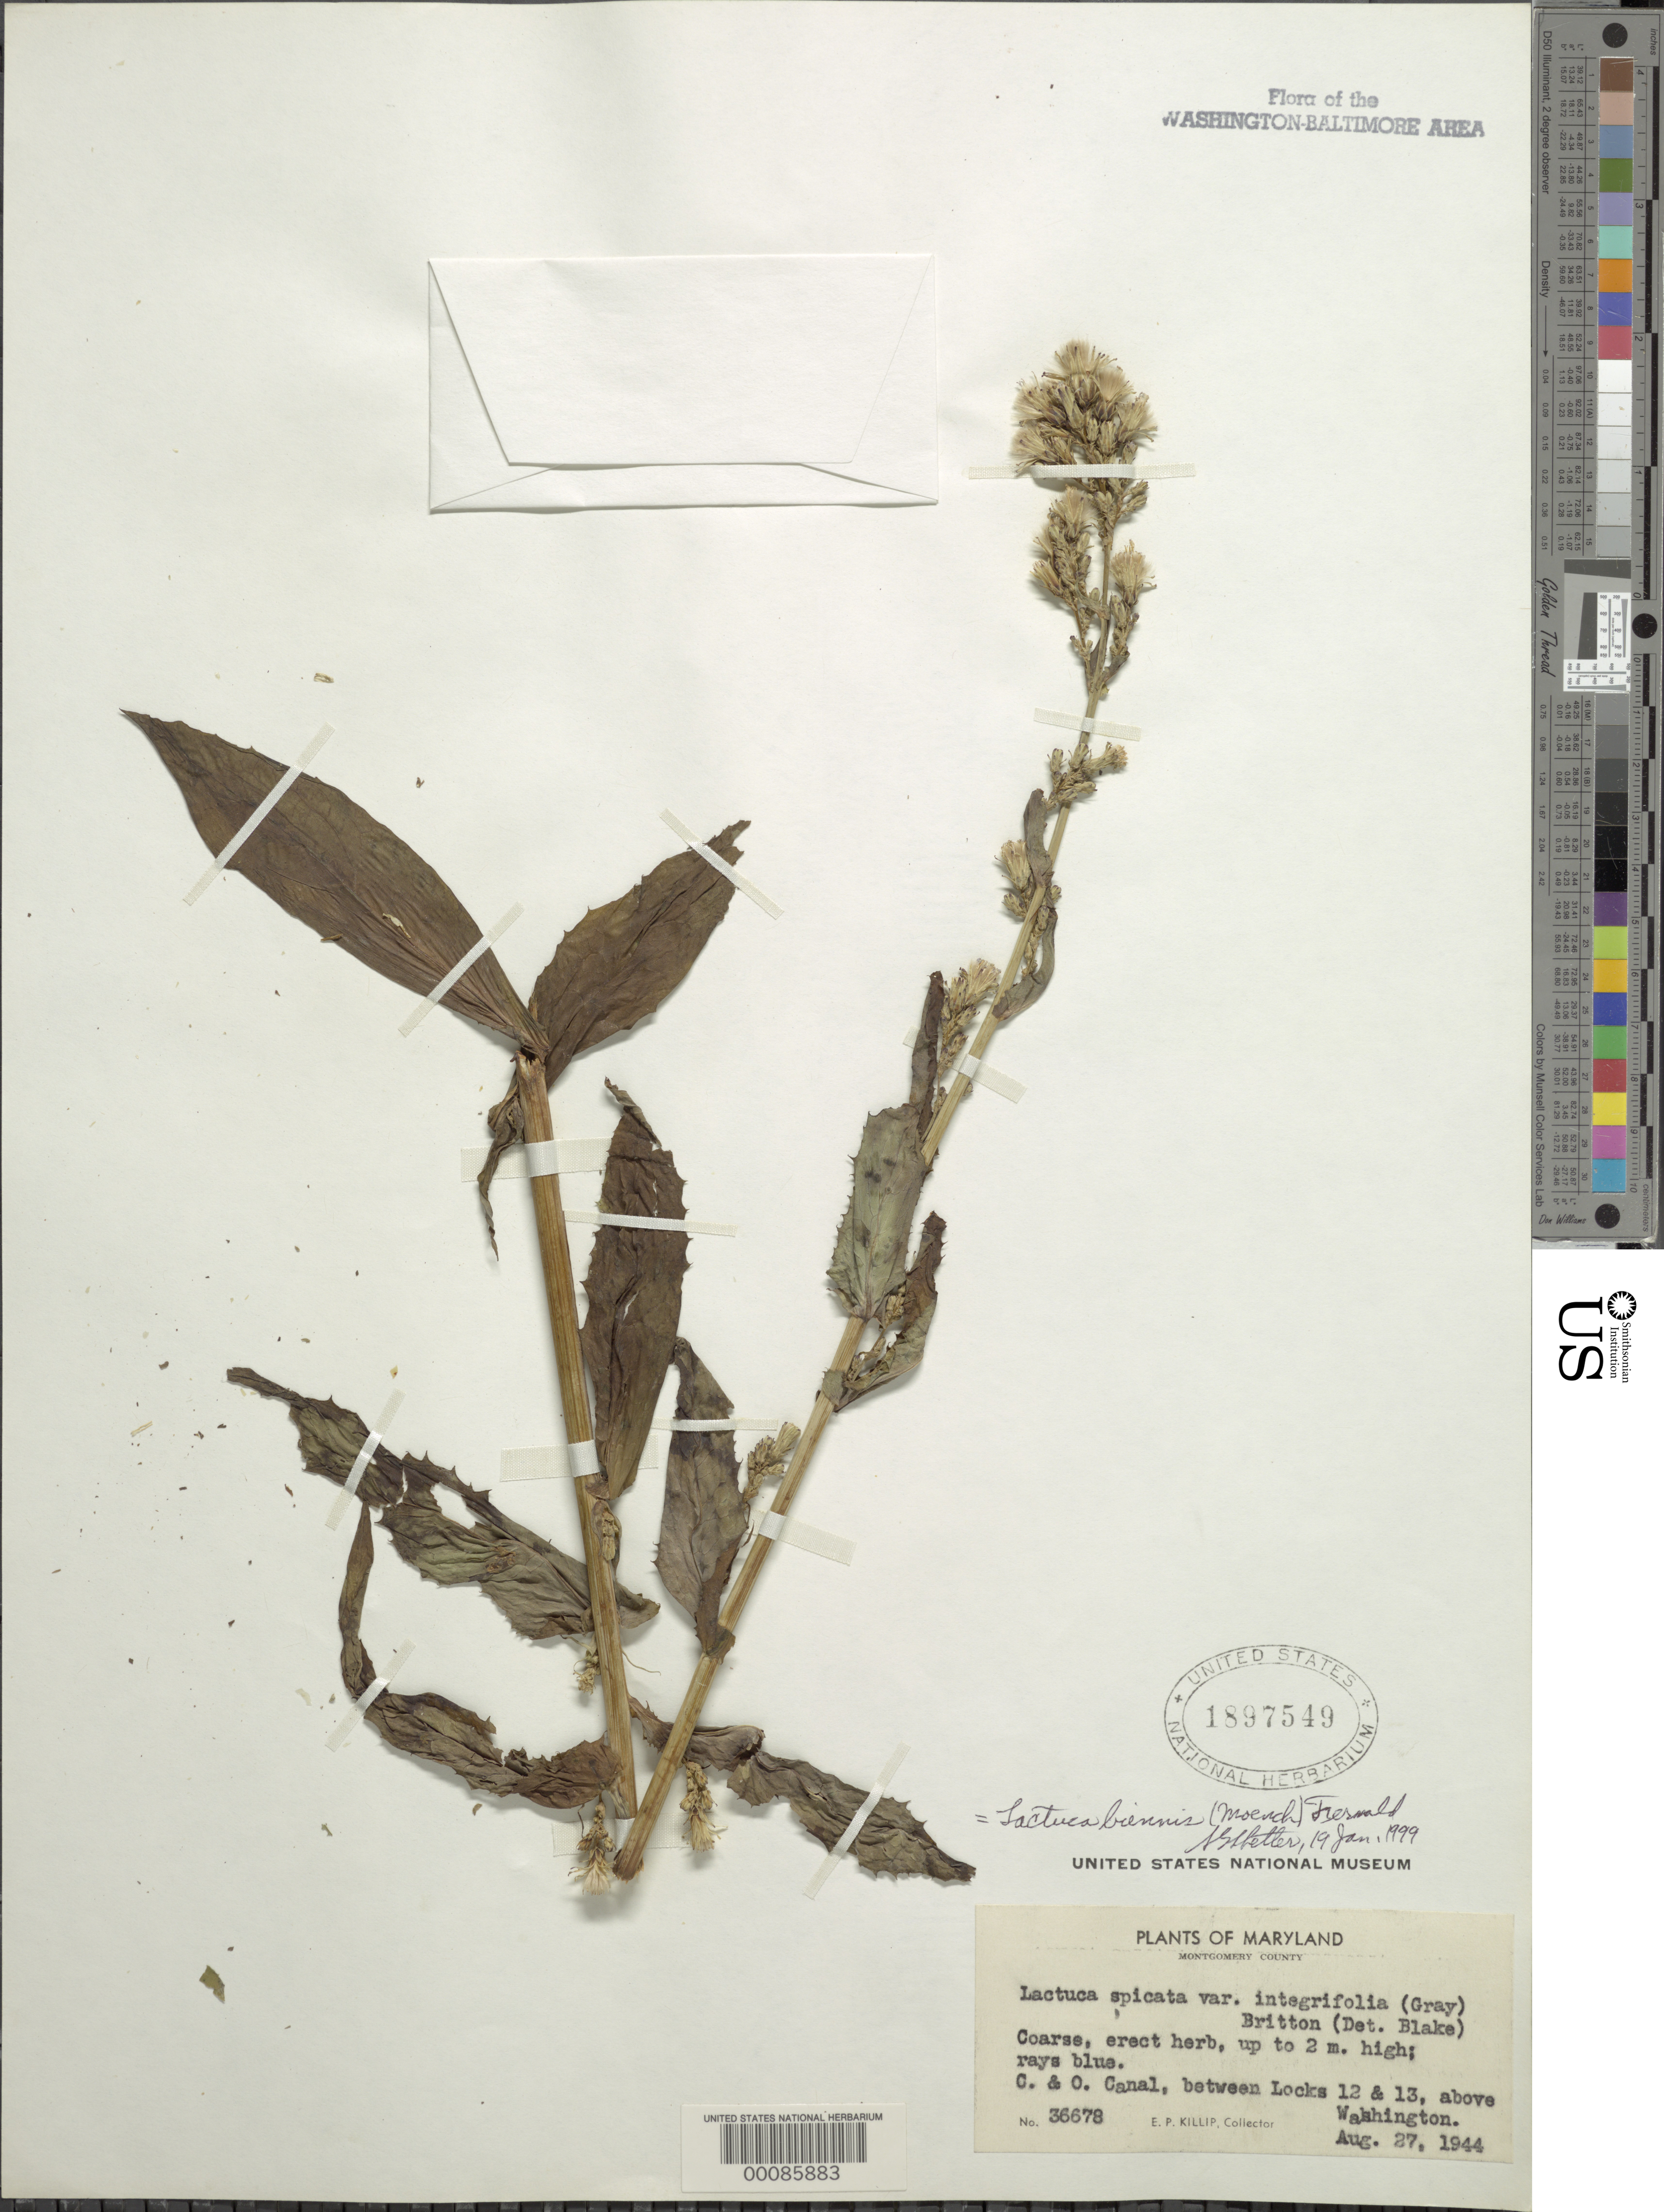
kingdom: Plantae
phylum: Tracheophyta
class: Magnoliopsida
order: Asterales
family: Asteraceae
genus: Lactuca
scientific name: Lactuca biennis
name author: (Moench) Fernald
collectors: E. P. Killip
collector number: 36678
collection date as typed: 27 Aug 1944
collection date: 1944-08-27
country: United States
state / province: Maryland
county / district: Montgomery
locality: Canal between Lock 12 and 13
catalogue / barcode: US 1897549